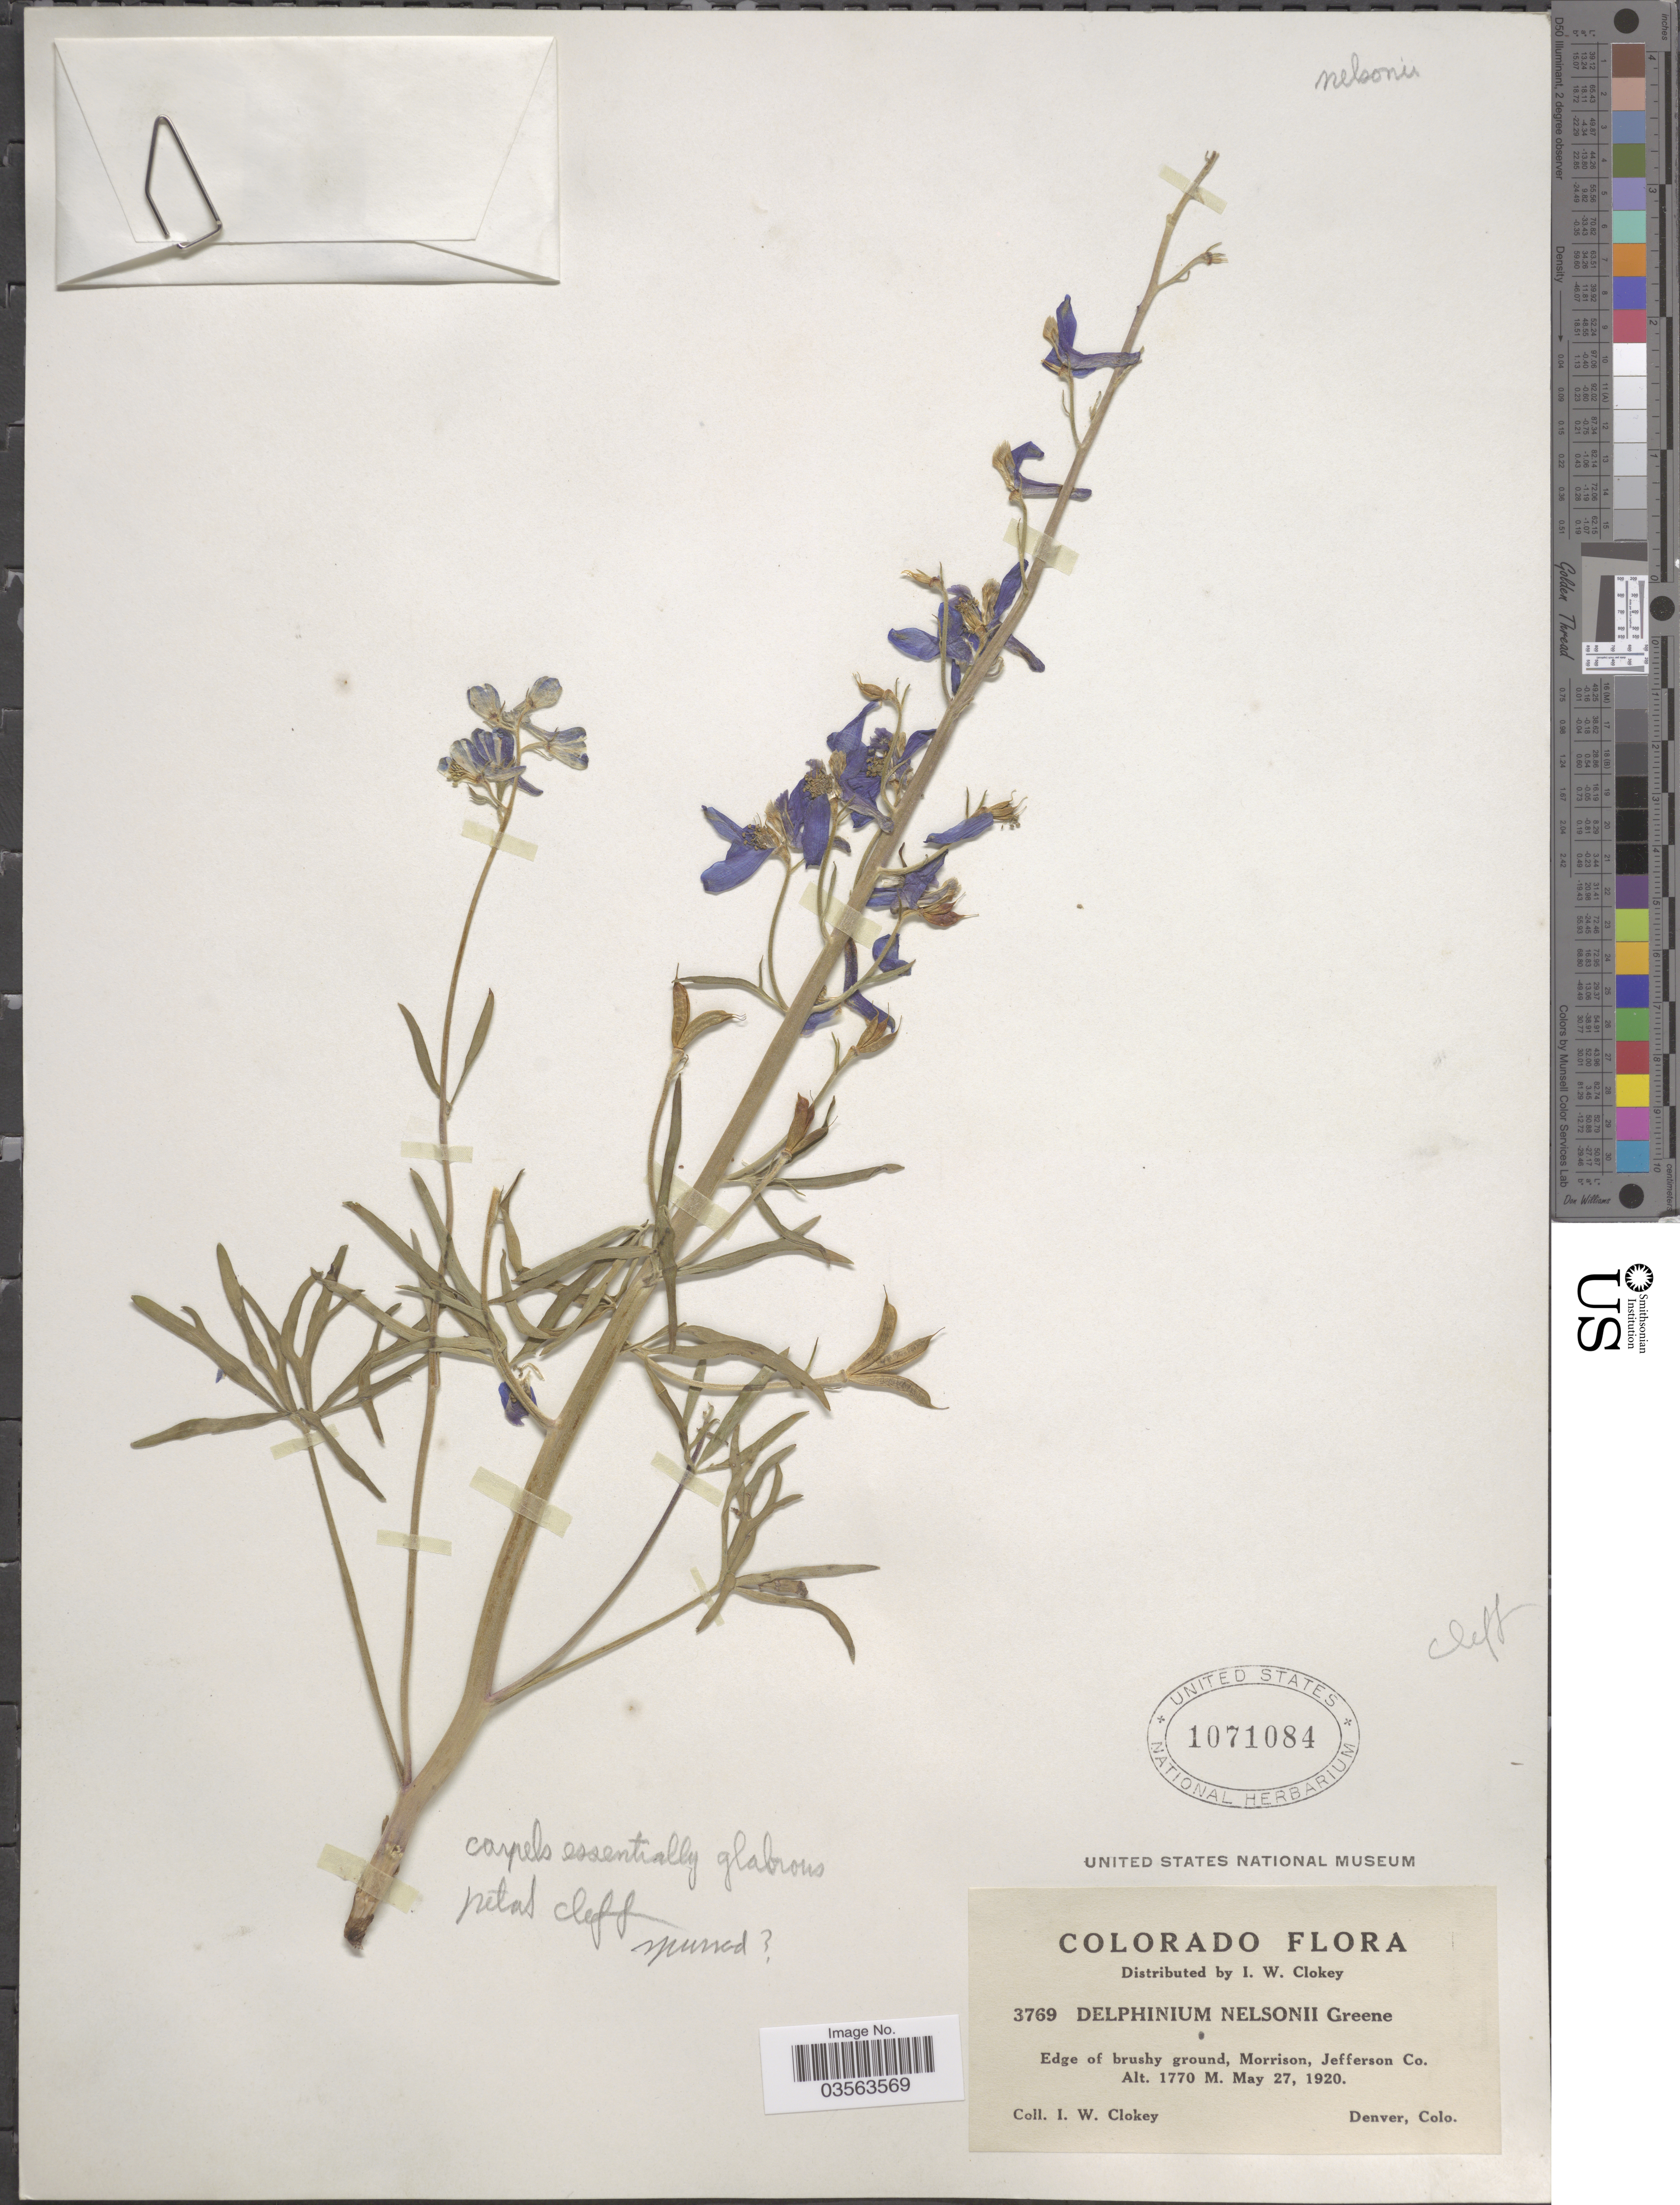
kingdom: Plantae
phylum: Tracheophyta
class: Magnoliopsida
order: Ranunculales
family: Ranunculaceae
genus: Delphinium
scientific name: Delphinium nelsonii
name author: Greene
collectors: I. W. Clokey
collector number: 3769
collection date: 1920-05-27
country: United States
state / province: Colorado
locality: Edge of brushy ground, Morrison, Jefferson Co.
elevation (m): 1770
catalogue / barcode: US 1071084